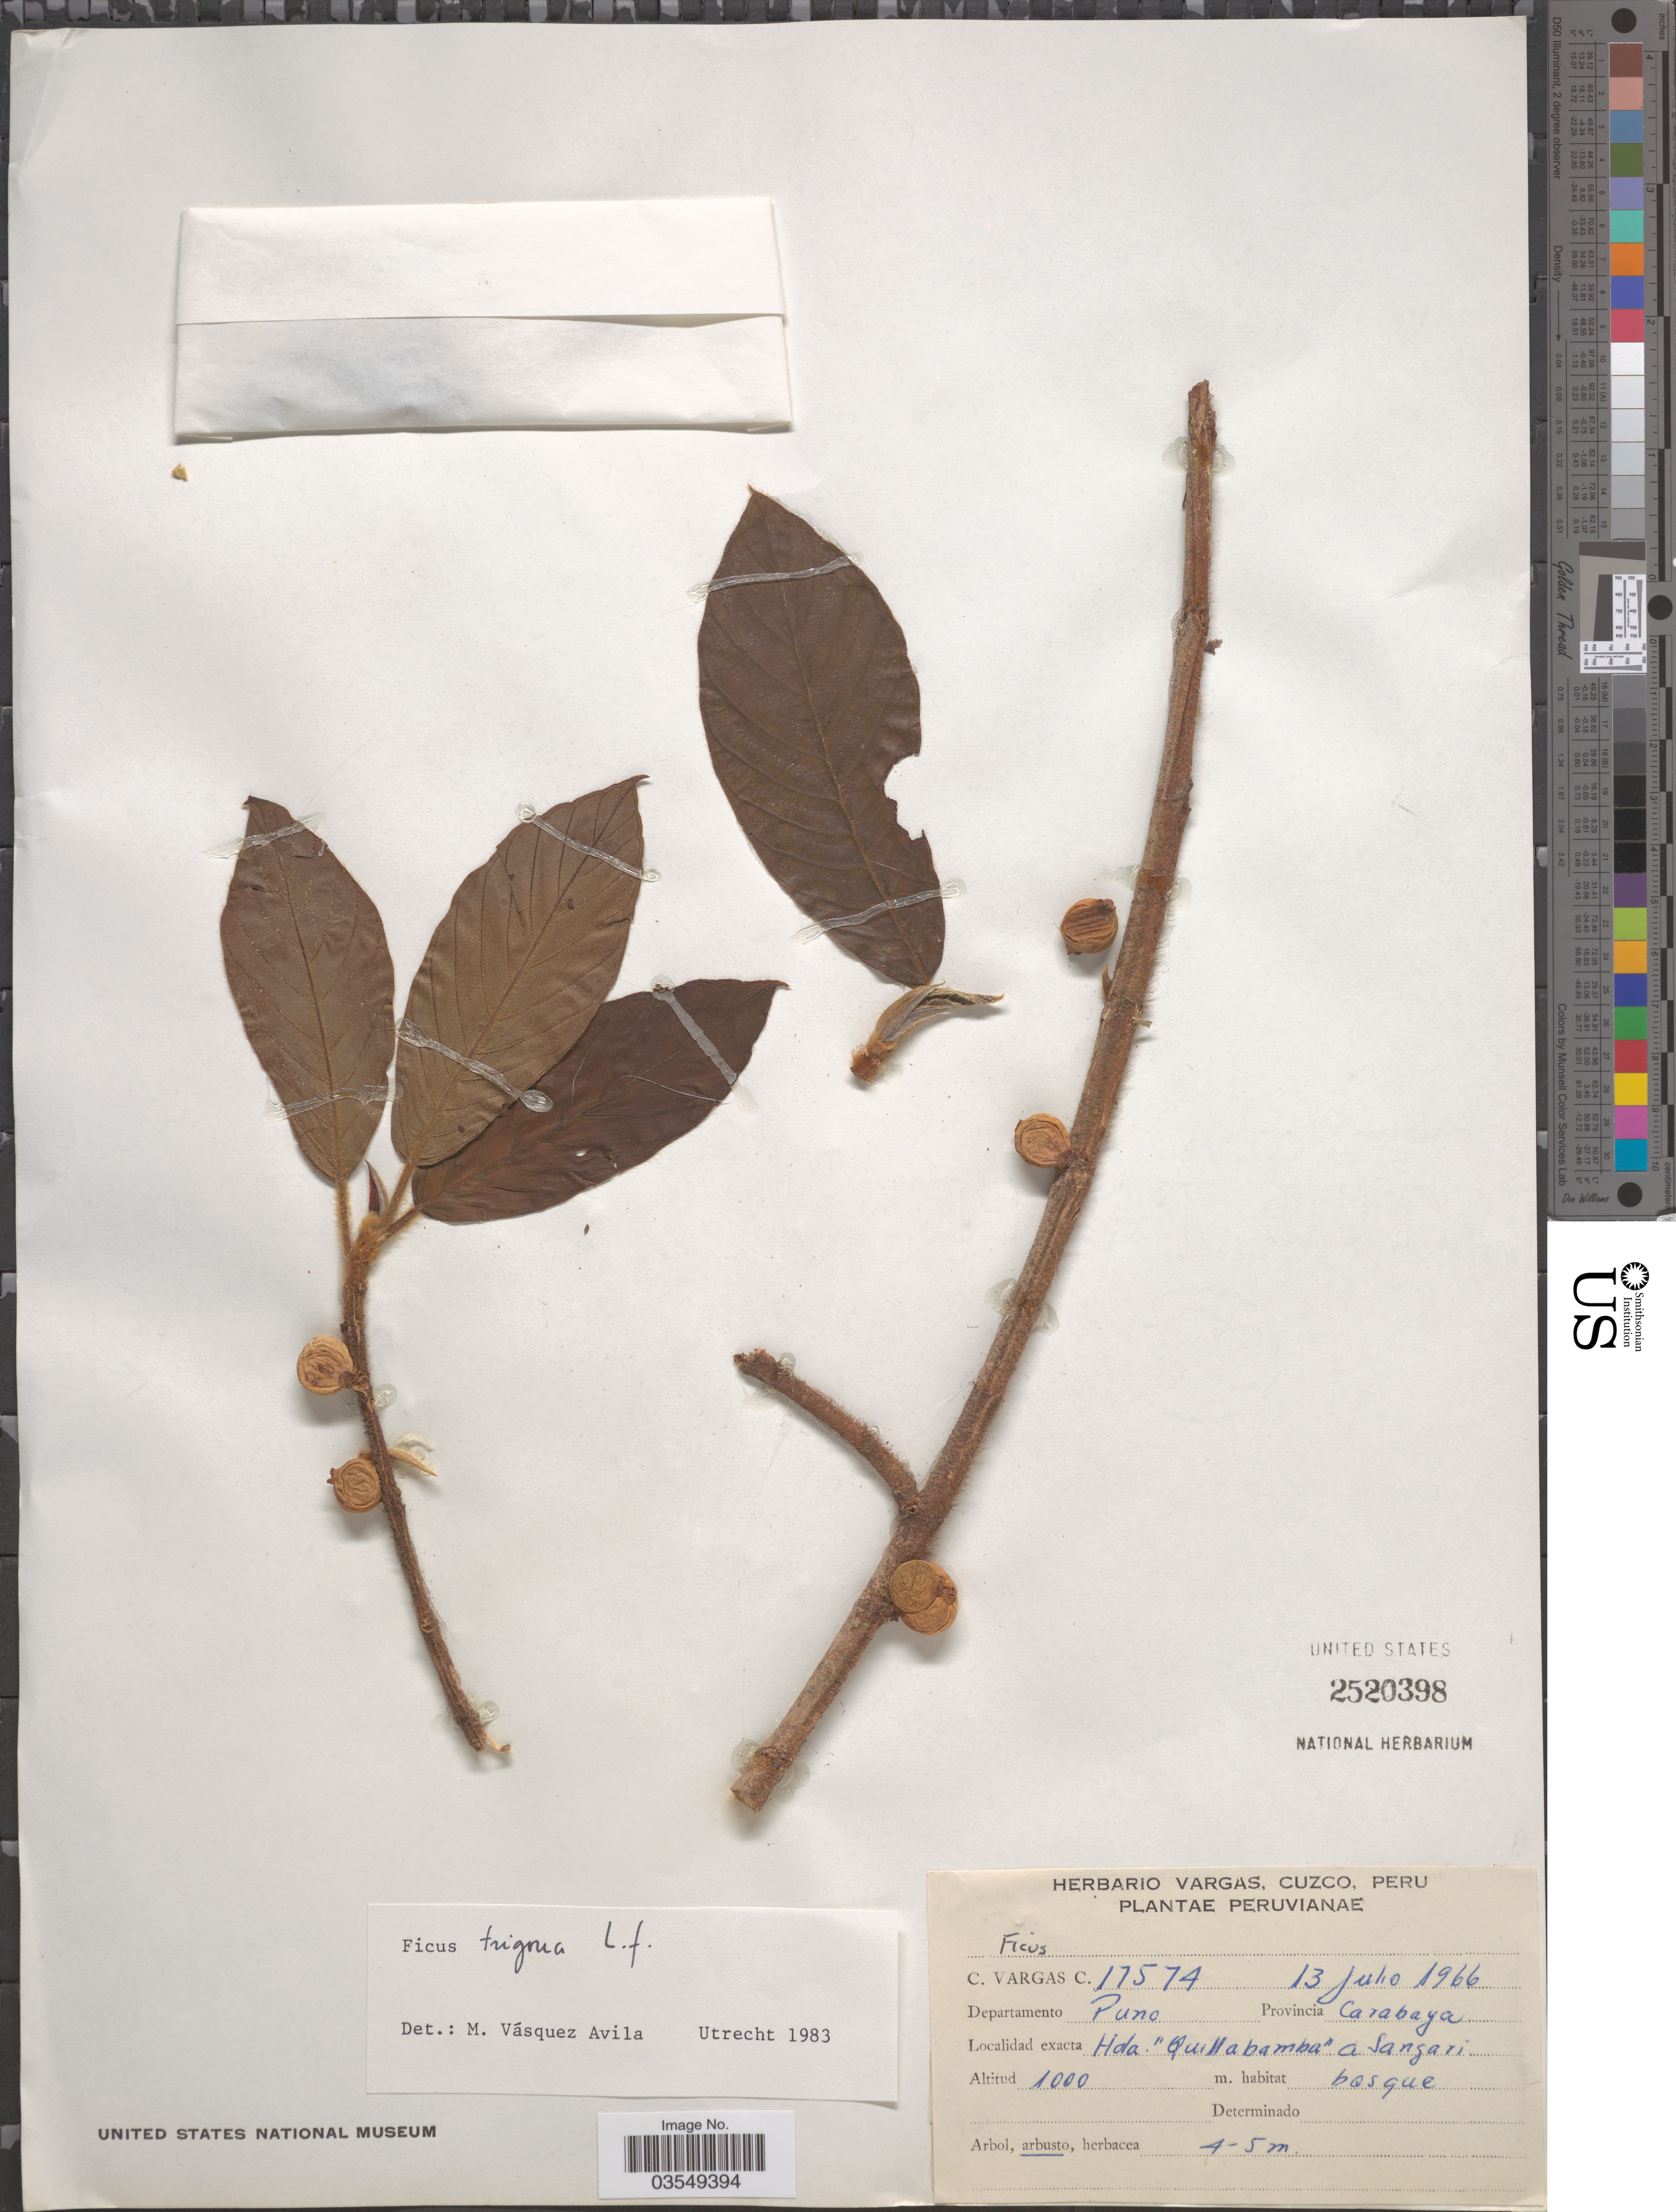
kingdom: Plantae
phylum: Tracheophyta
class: Magnoliopsida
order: Rosales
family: Moraceae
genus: Ficus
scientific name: Ficus trigona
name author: L. f.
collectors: C. Vargas Calderón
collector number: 17574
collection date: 1966-07-13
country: Peru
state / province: Puno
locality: Departamento Puno. Provincia Carabaya. Hda. "Quillabamba" a Sangari.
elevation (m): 1000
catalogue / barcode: US 2520398